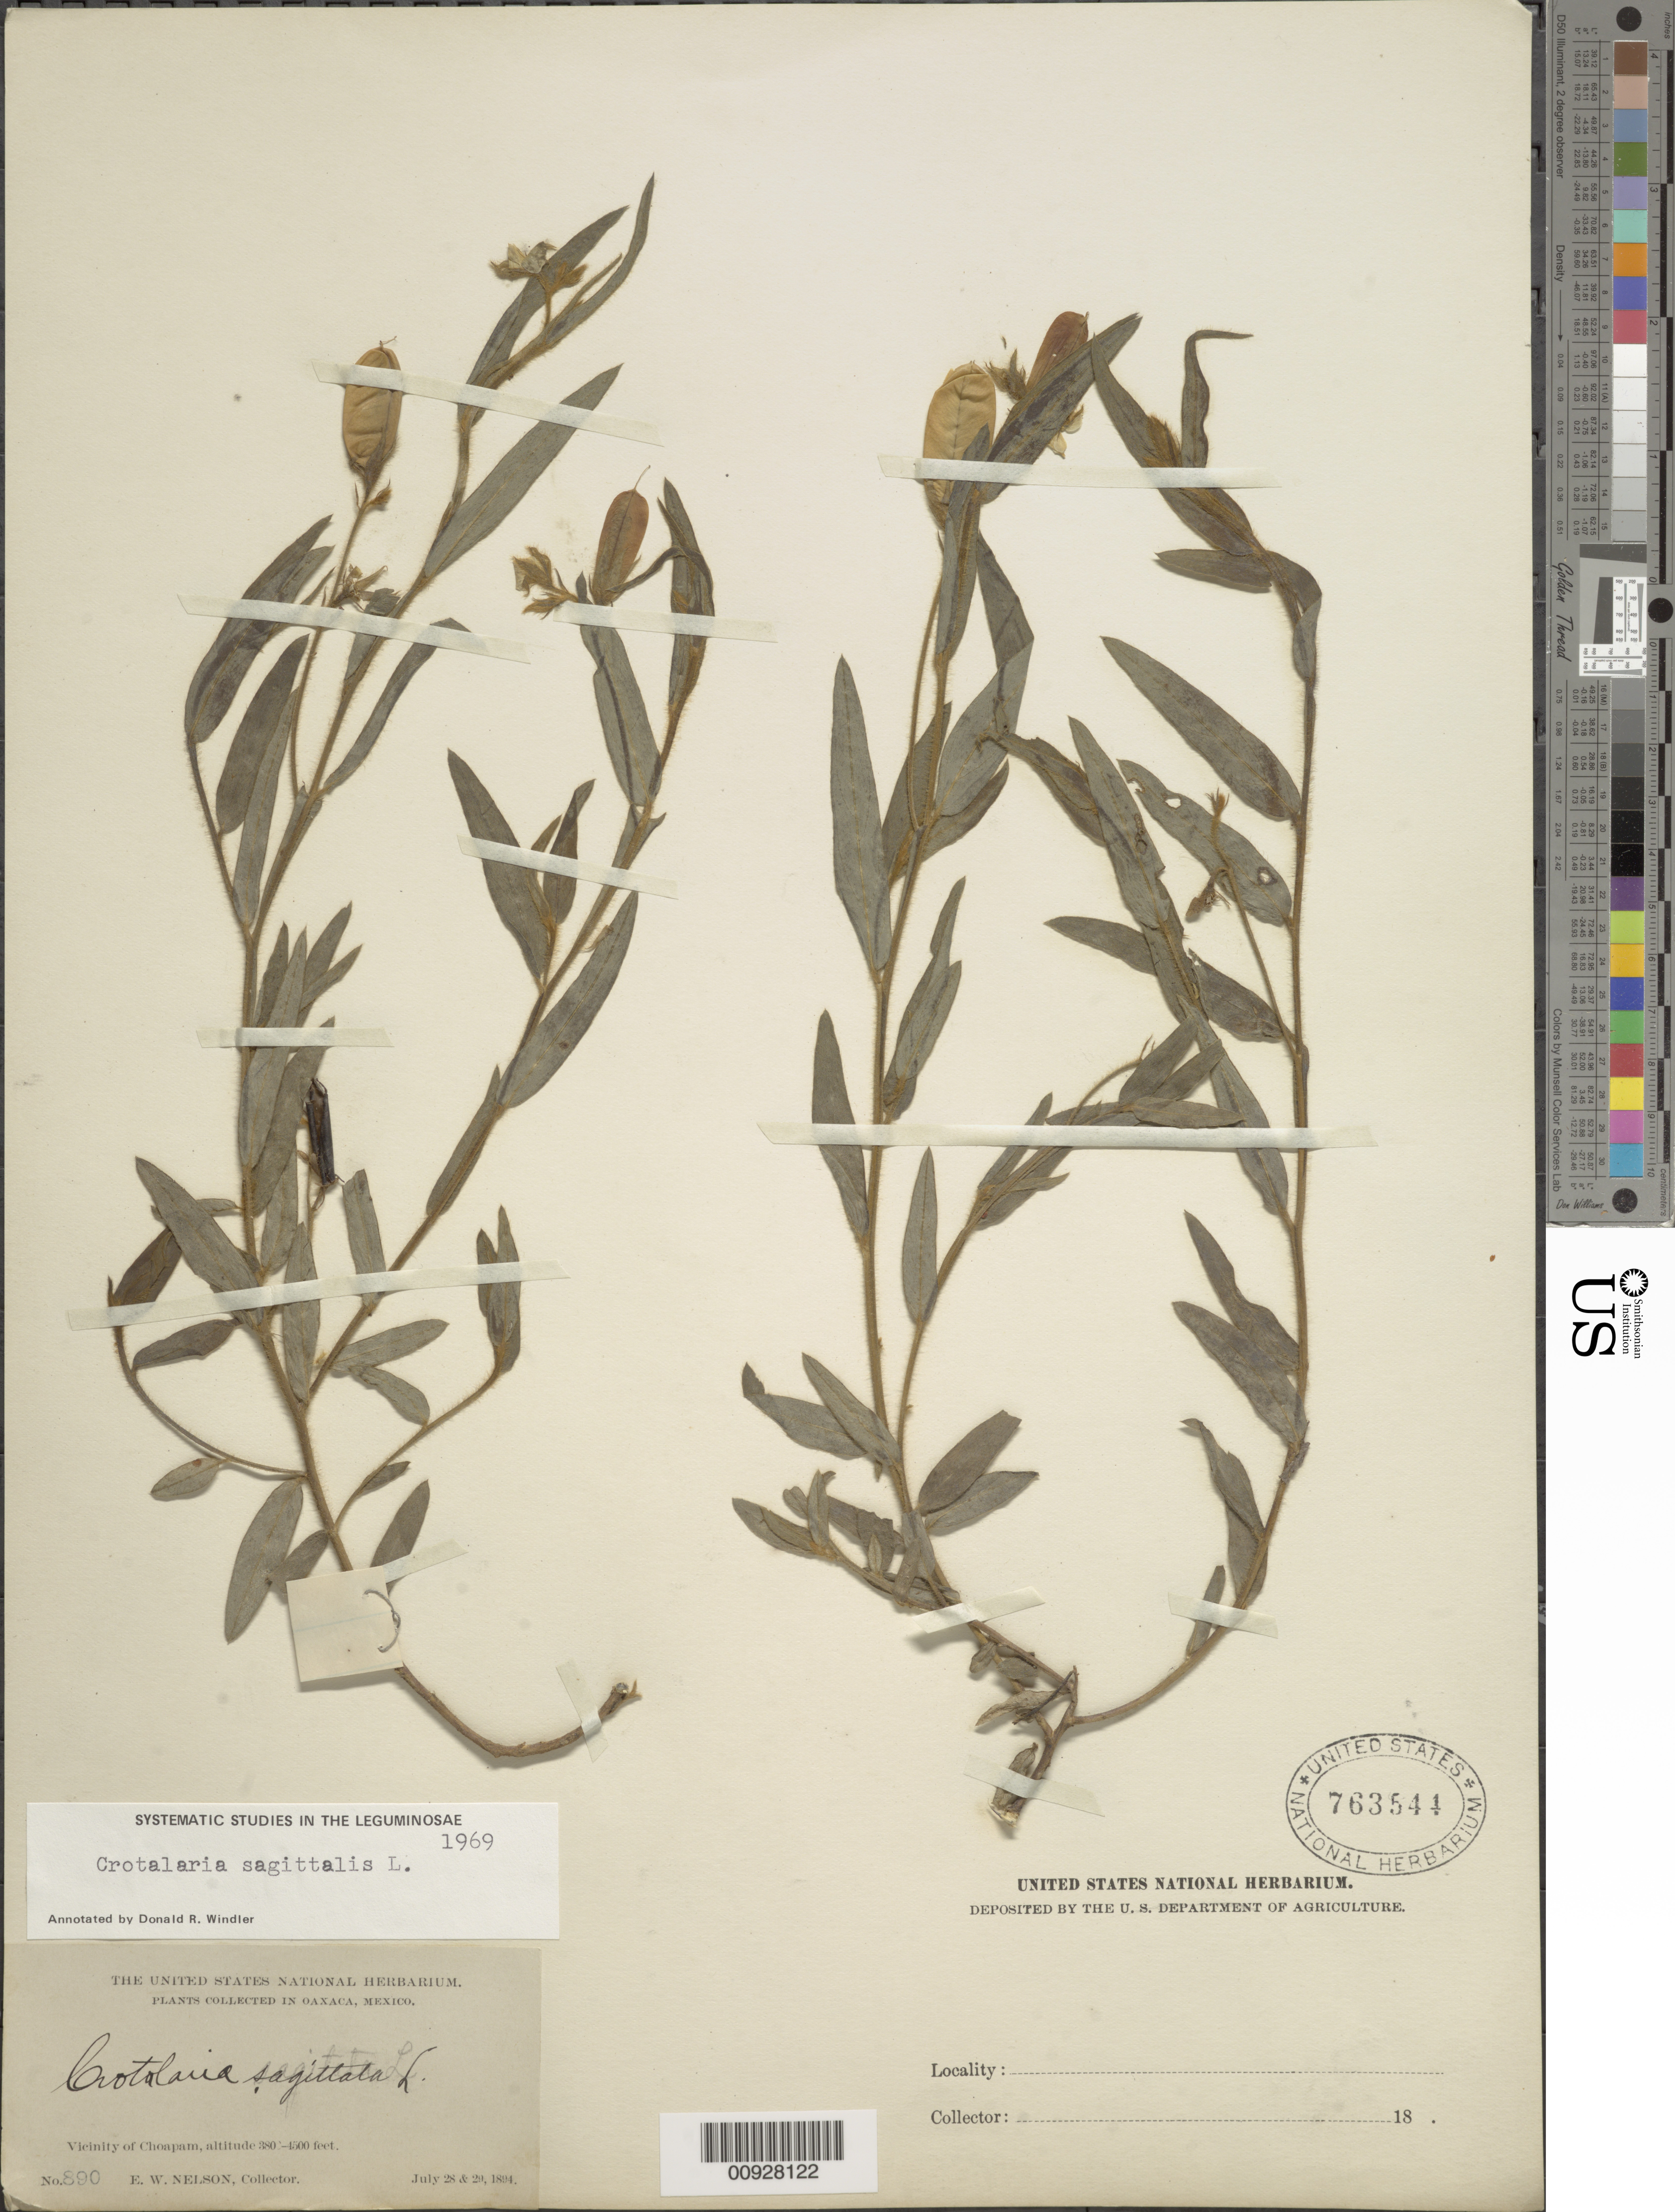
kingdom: Plantae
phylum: Tracheophyta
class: Magnoliopsida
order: Fabales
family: Fabaceae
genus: Crotalaria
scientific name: Crotalaria sagittalis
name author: L.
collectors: E. W. Nelson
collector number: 890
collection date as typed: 28 Jul 1894 to 29 Jul 1894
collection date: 1894-07-28/1894-07-29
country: Mexico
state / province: Oaxaca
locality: Vicinity of Choapam.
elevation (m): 1158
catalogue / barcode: US 763544